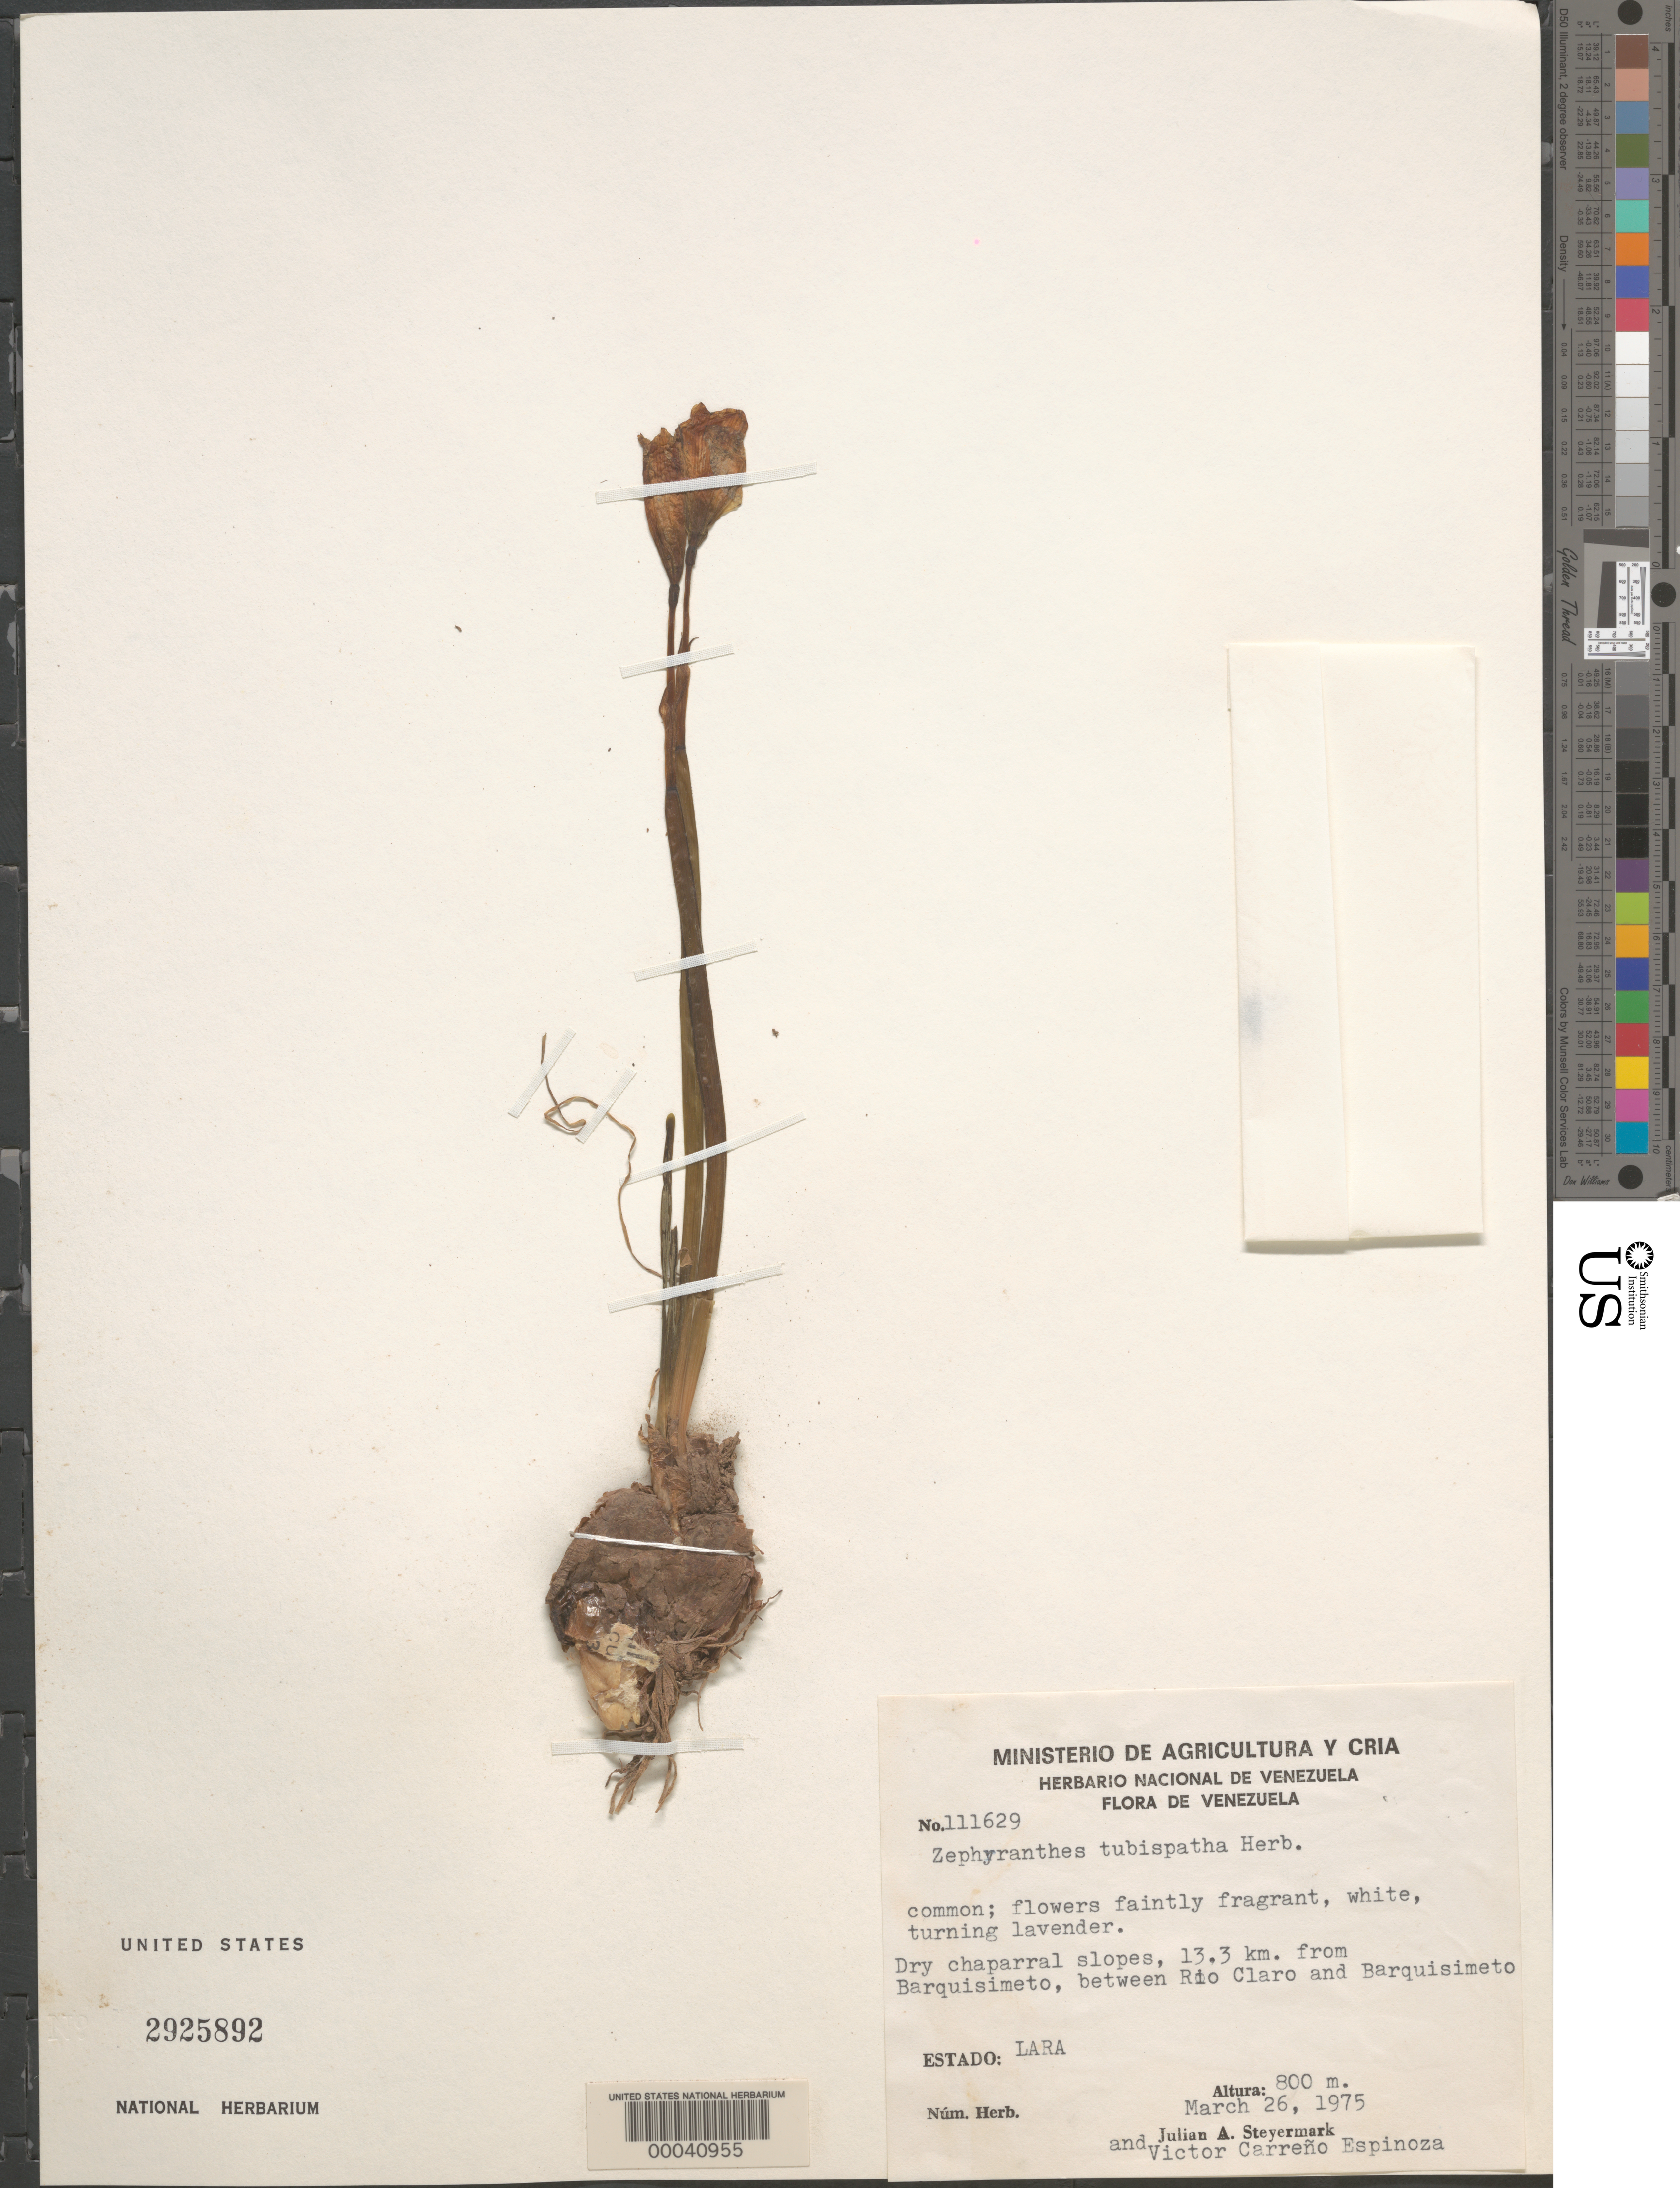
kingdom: Plantae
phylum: Tracheophyta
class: Liliopsida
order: Asparagales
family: Amaryllidaceae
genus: Zephyranthes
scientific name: Zephyranthes tubispatha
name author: (L'Hér.) Hub.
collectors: J. Steyermark & V. Carreño E.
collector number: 111629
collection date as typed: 26 Mar 1975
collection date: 1975-03-26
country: Venezuela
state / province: Lara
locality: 13.3 km from barquisimeto, between rio claro and barquisimeto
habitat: Dry chaparral slopes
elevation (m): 800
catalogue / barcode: US 2925892